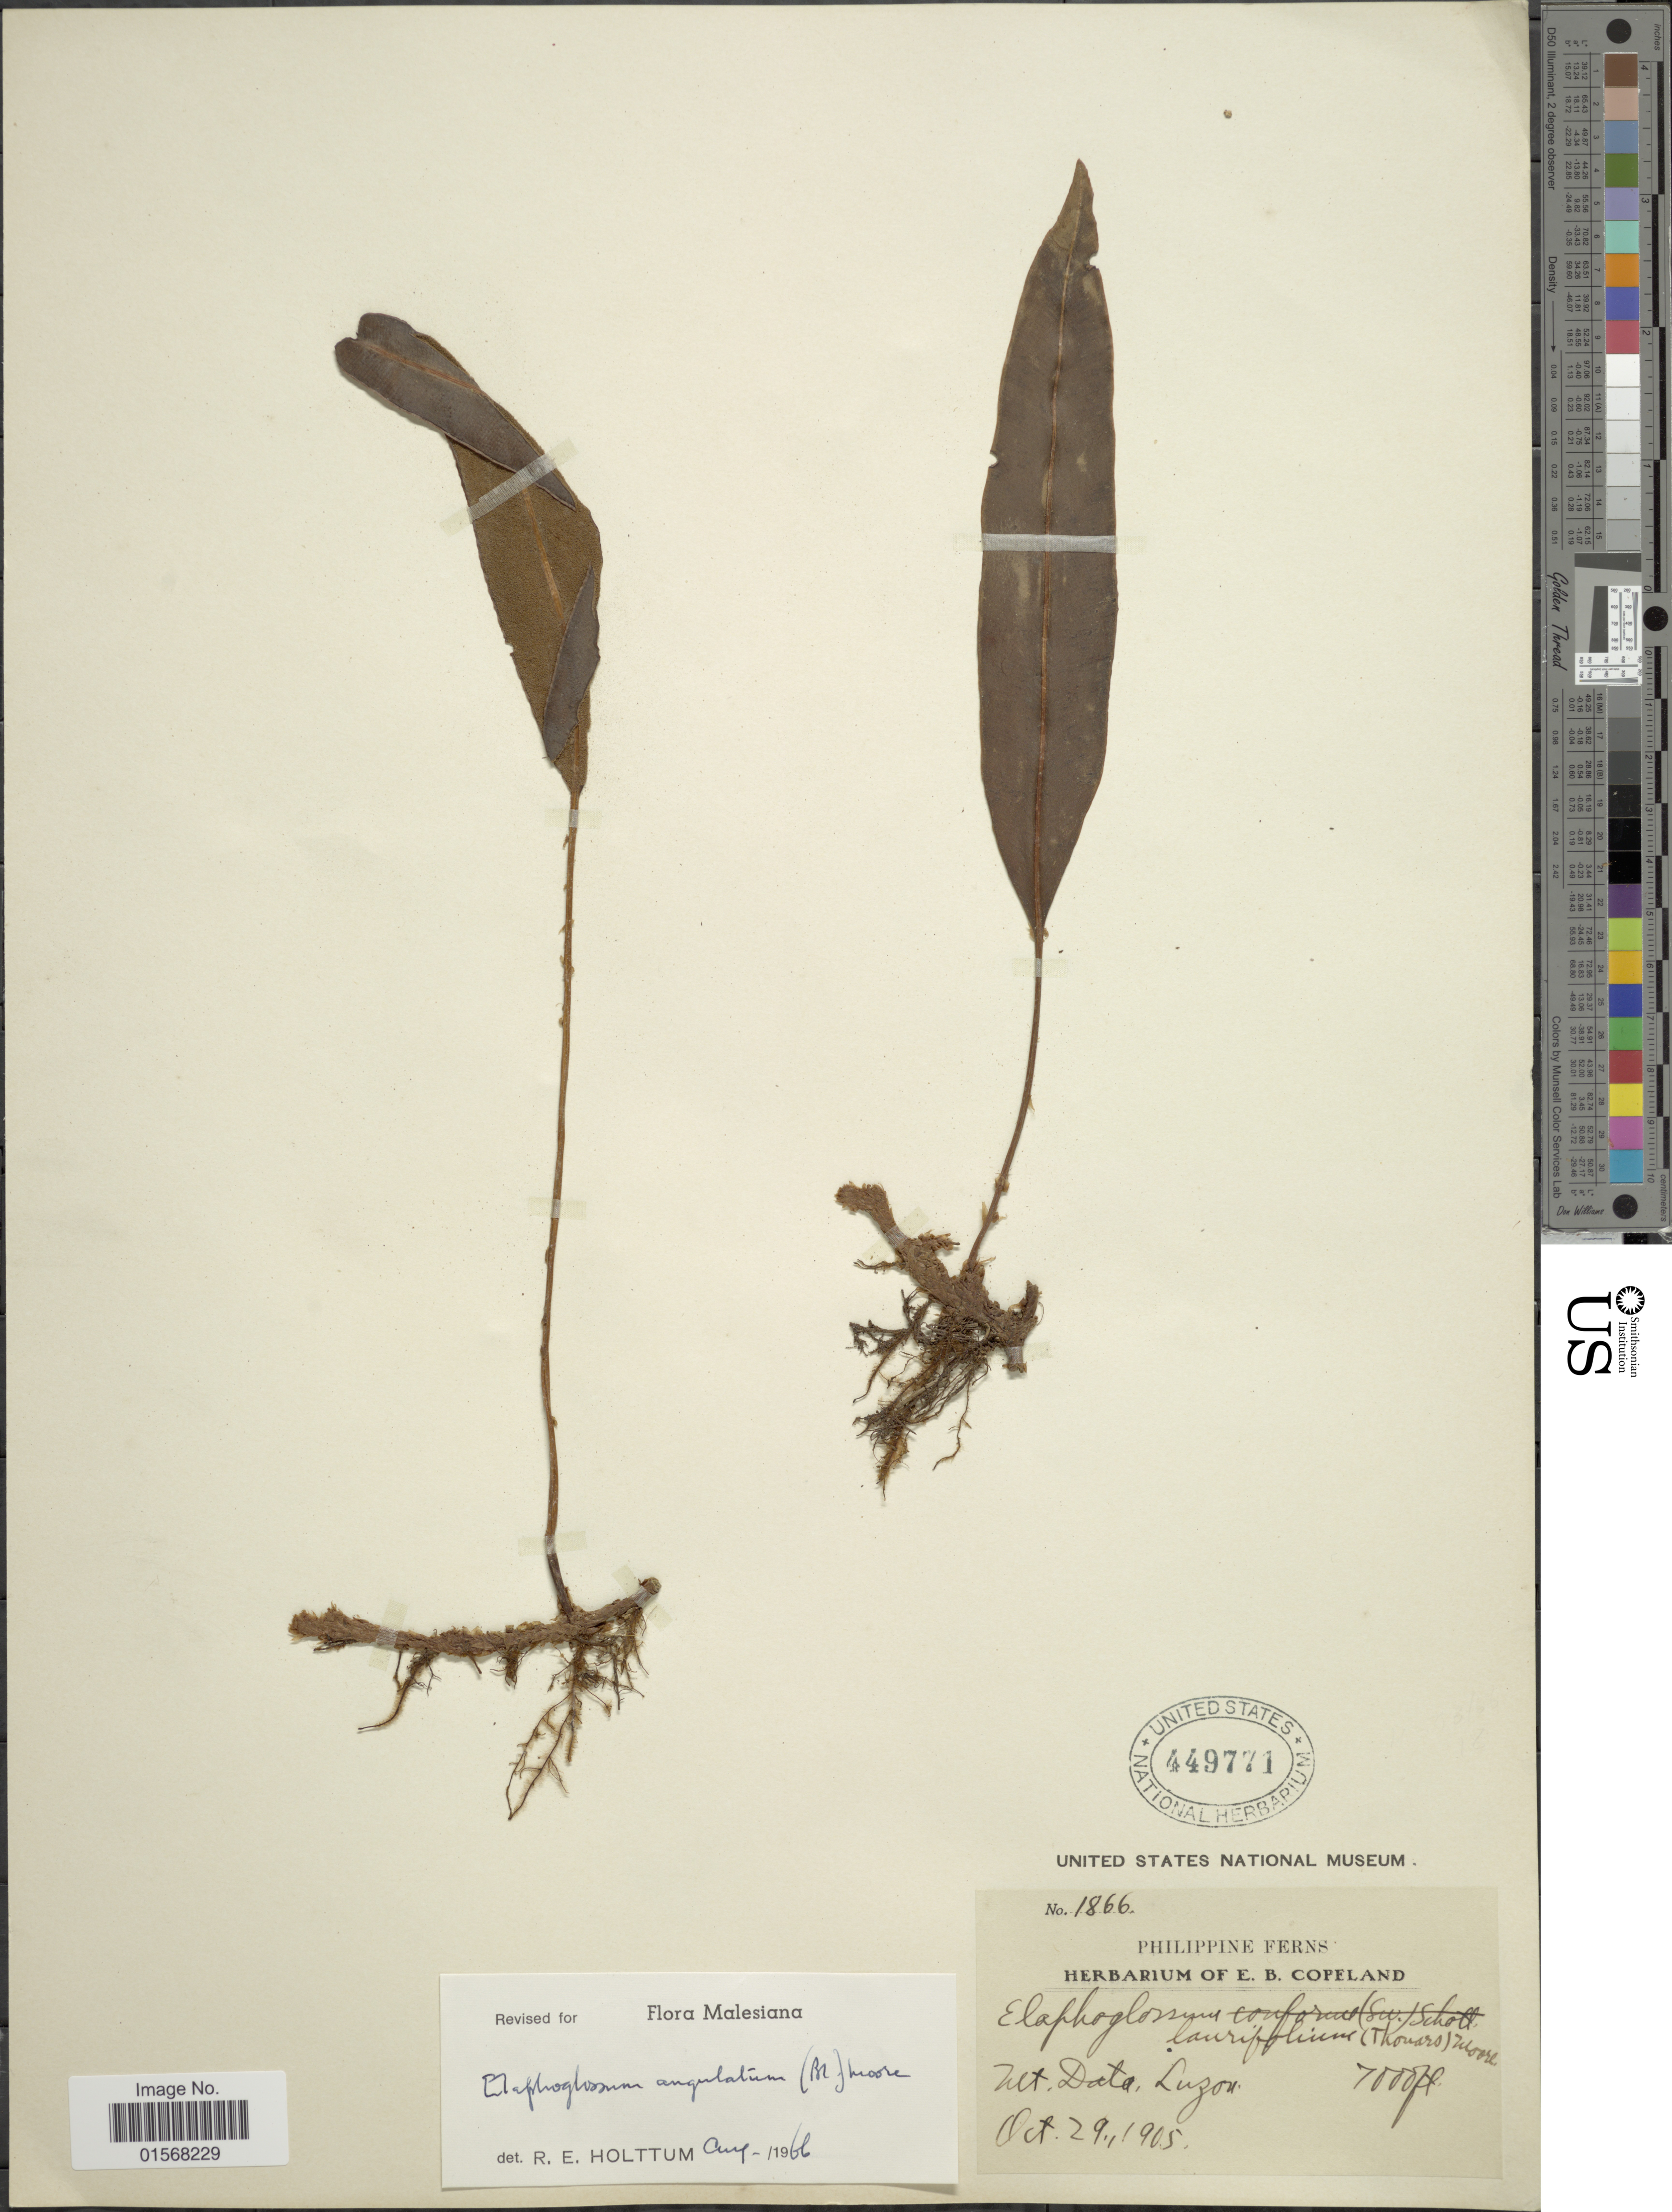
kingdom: Plantae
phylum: Tracheophyta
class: Polypodiopsida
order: Polypodiales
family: Dryopteridaceae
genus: Elaphoglossum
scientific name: Elaphoglossum angulatum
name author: (Blume) T. Moore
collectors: ex herb. E. B. Copeland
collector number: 1866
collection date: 1905-10-29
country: Philippines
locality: Mt. Data, Luzon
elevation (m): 2134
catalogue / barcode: US 449771